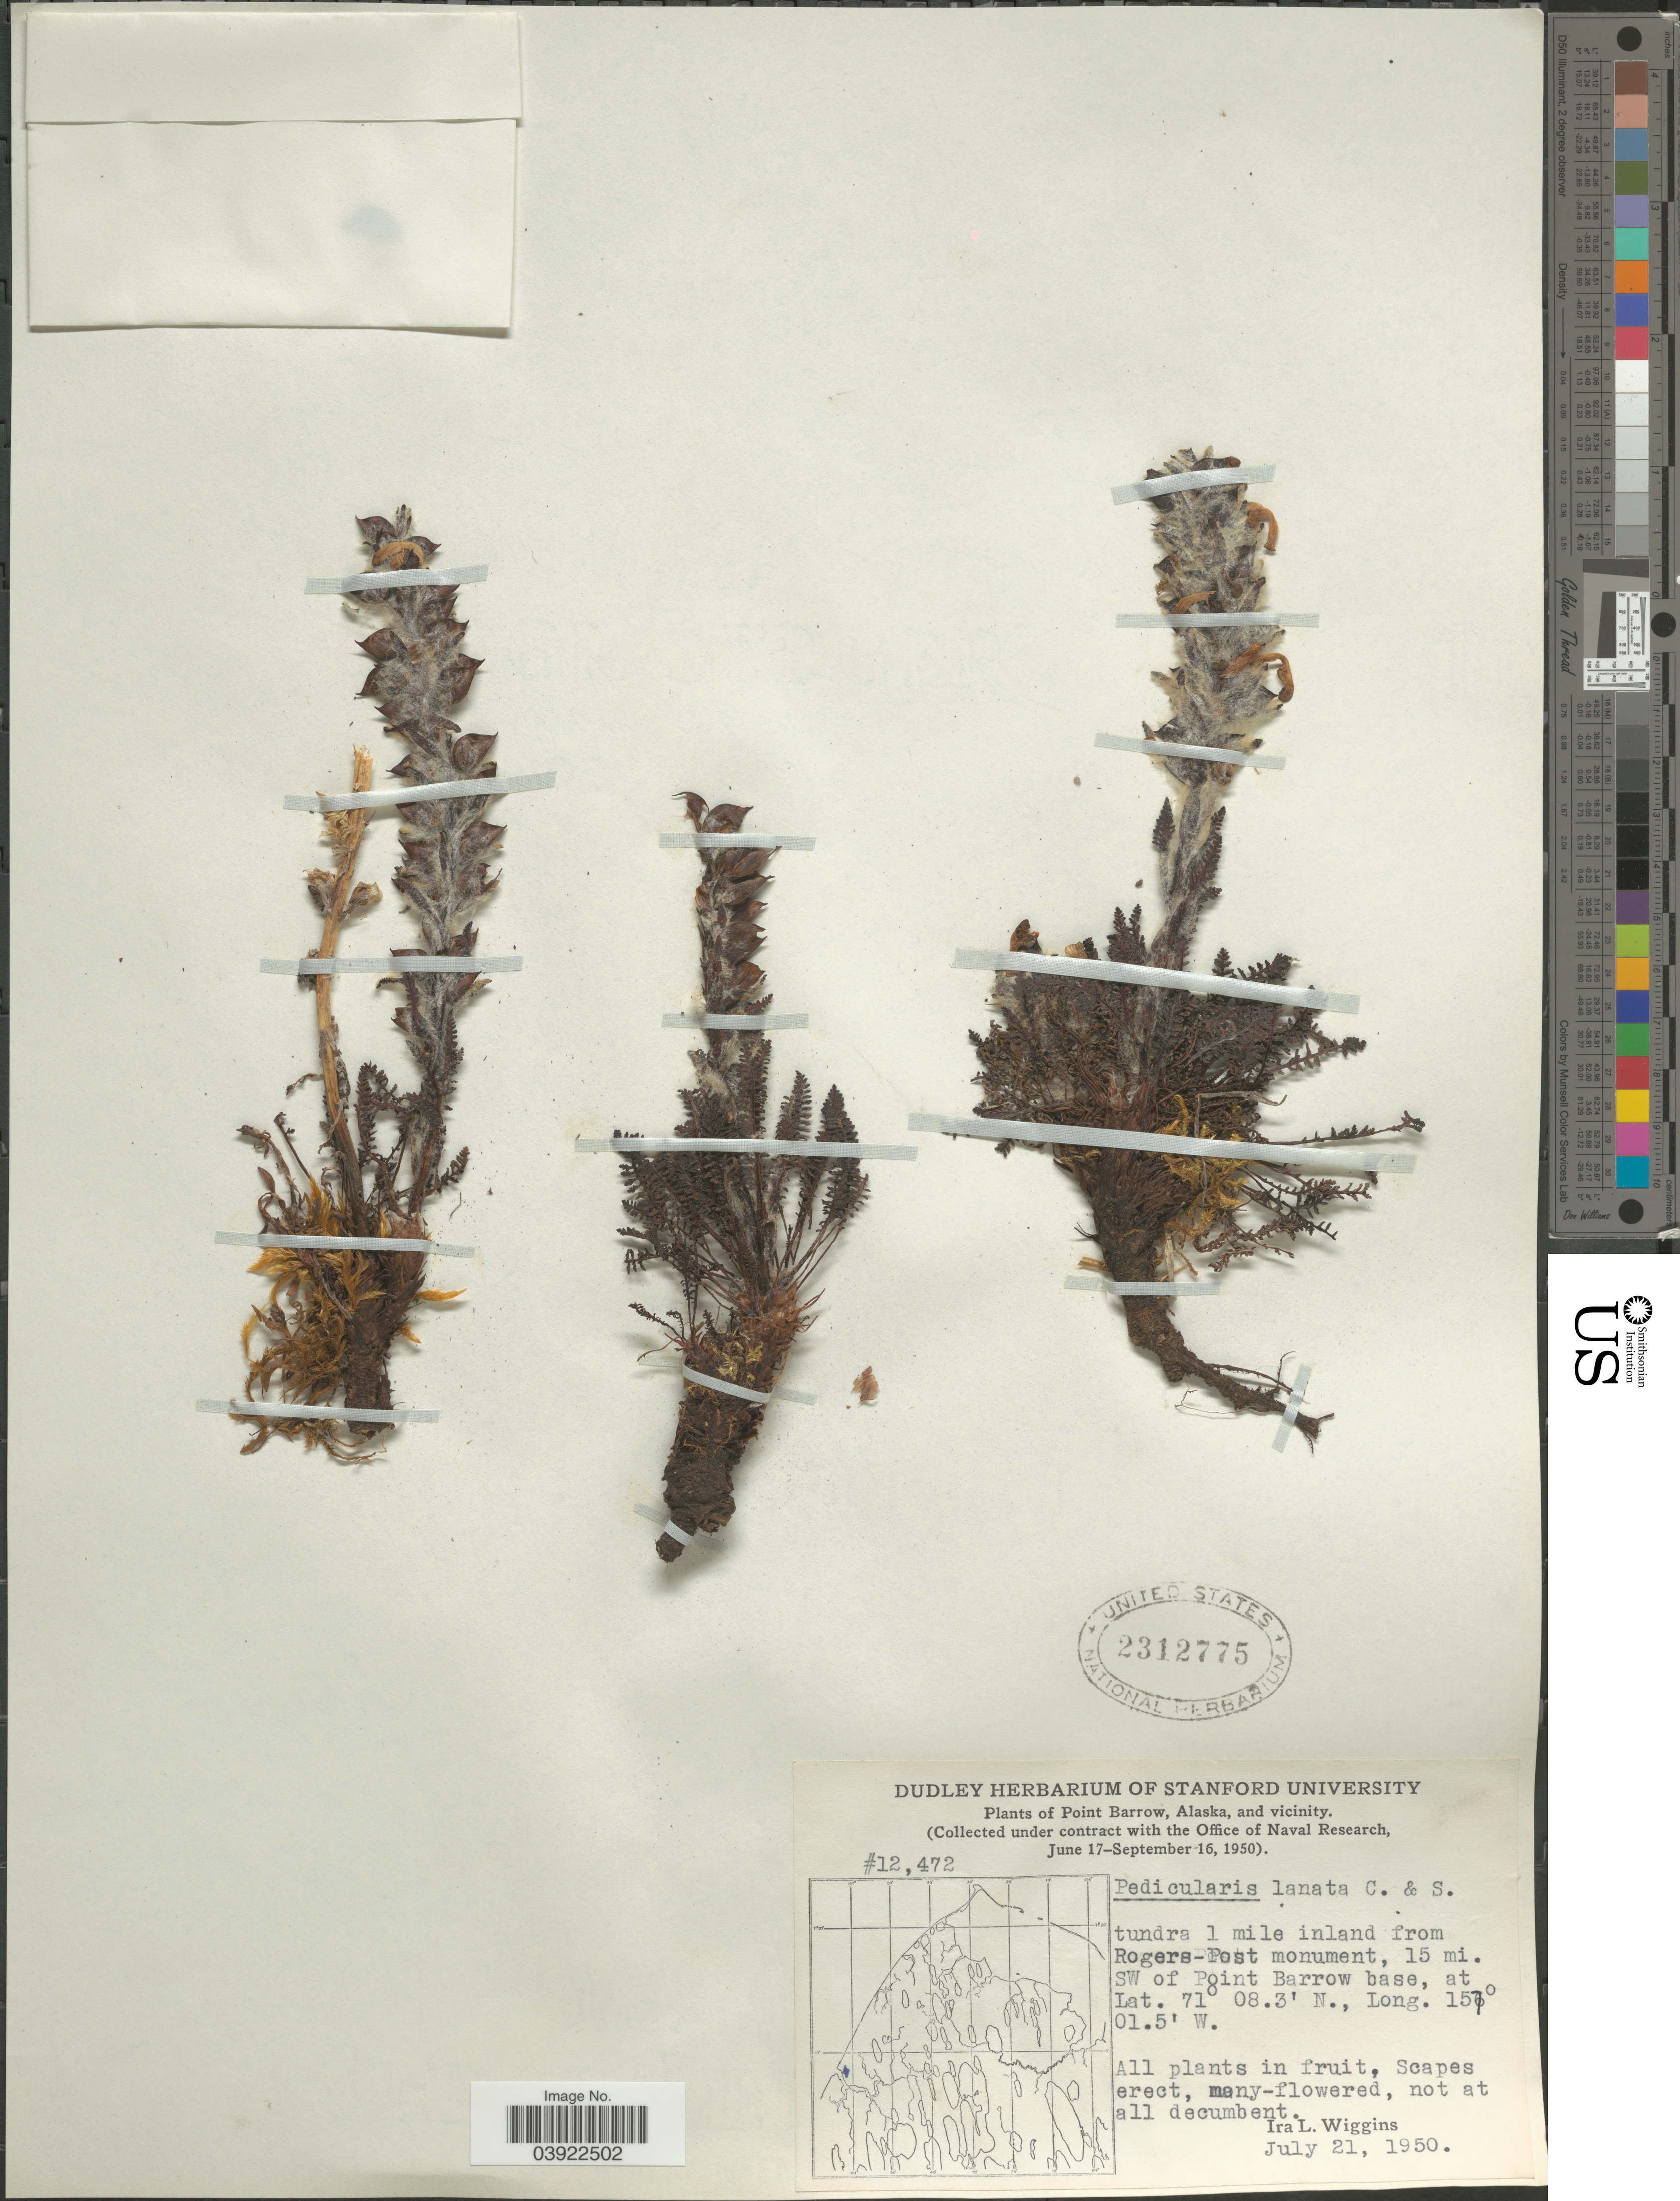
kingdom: Plantae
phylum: Tracheophyta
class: Magnoliopsida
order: Lamiales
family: Orobanchaceae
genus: Pedicularis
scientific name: Pedicularis lanata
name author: Willd. ex Cham. & Schltdl.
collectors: I. L. Wiggins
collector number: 12472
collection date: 1950-07-21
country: United States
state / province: Alaska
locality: Point Barrow and vicinity. Tundra 1 mile inland from Rogers-Post monument, 15 mi. SW of Point Barrow base.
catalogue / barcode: US 2312775